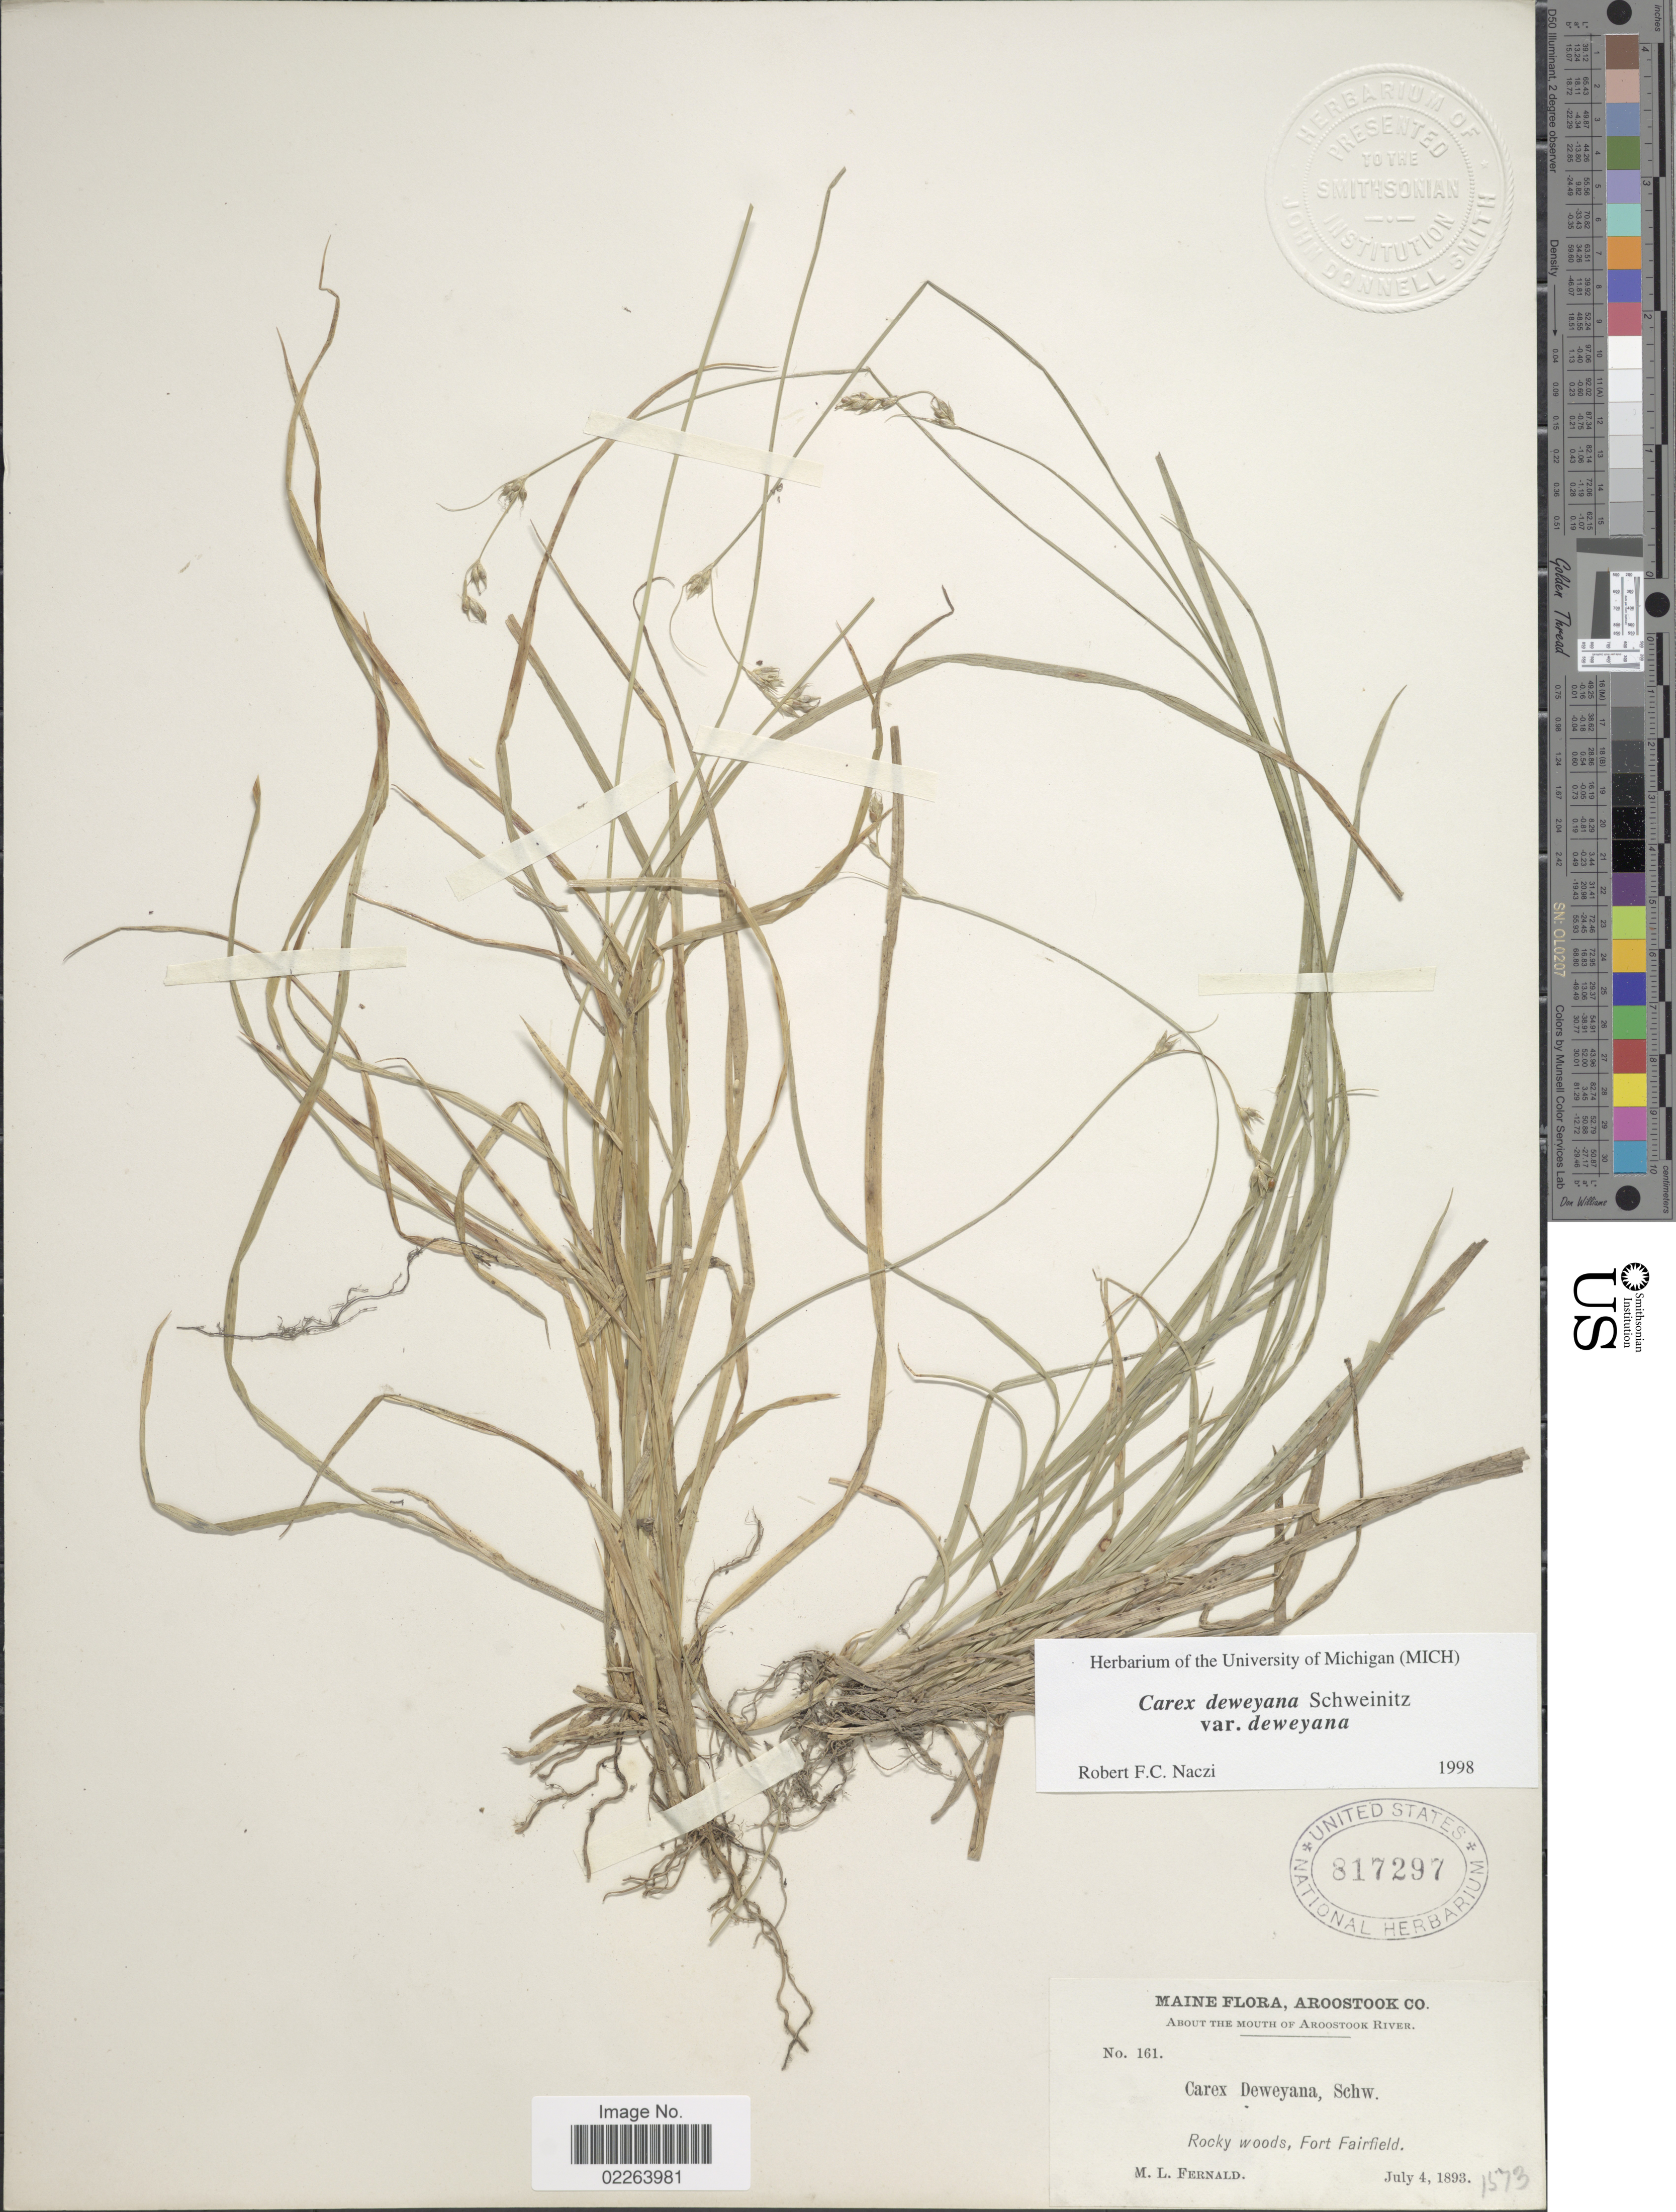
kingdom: Plantae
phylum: Tracheophyta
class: Liliopsida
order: Poales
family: Cyperaceae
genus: Carex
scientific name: Carex deweyana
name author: Schwein.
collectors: M. L. Fernald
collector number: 161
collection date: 1893-07-04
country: United States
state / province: Maine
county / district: Aroostook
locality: Aroostook Co, About The Mouth Of Aroostook River, Rocky woods, Fort Fairfield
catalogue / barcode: US 817297